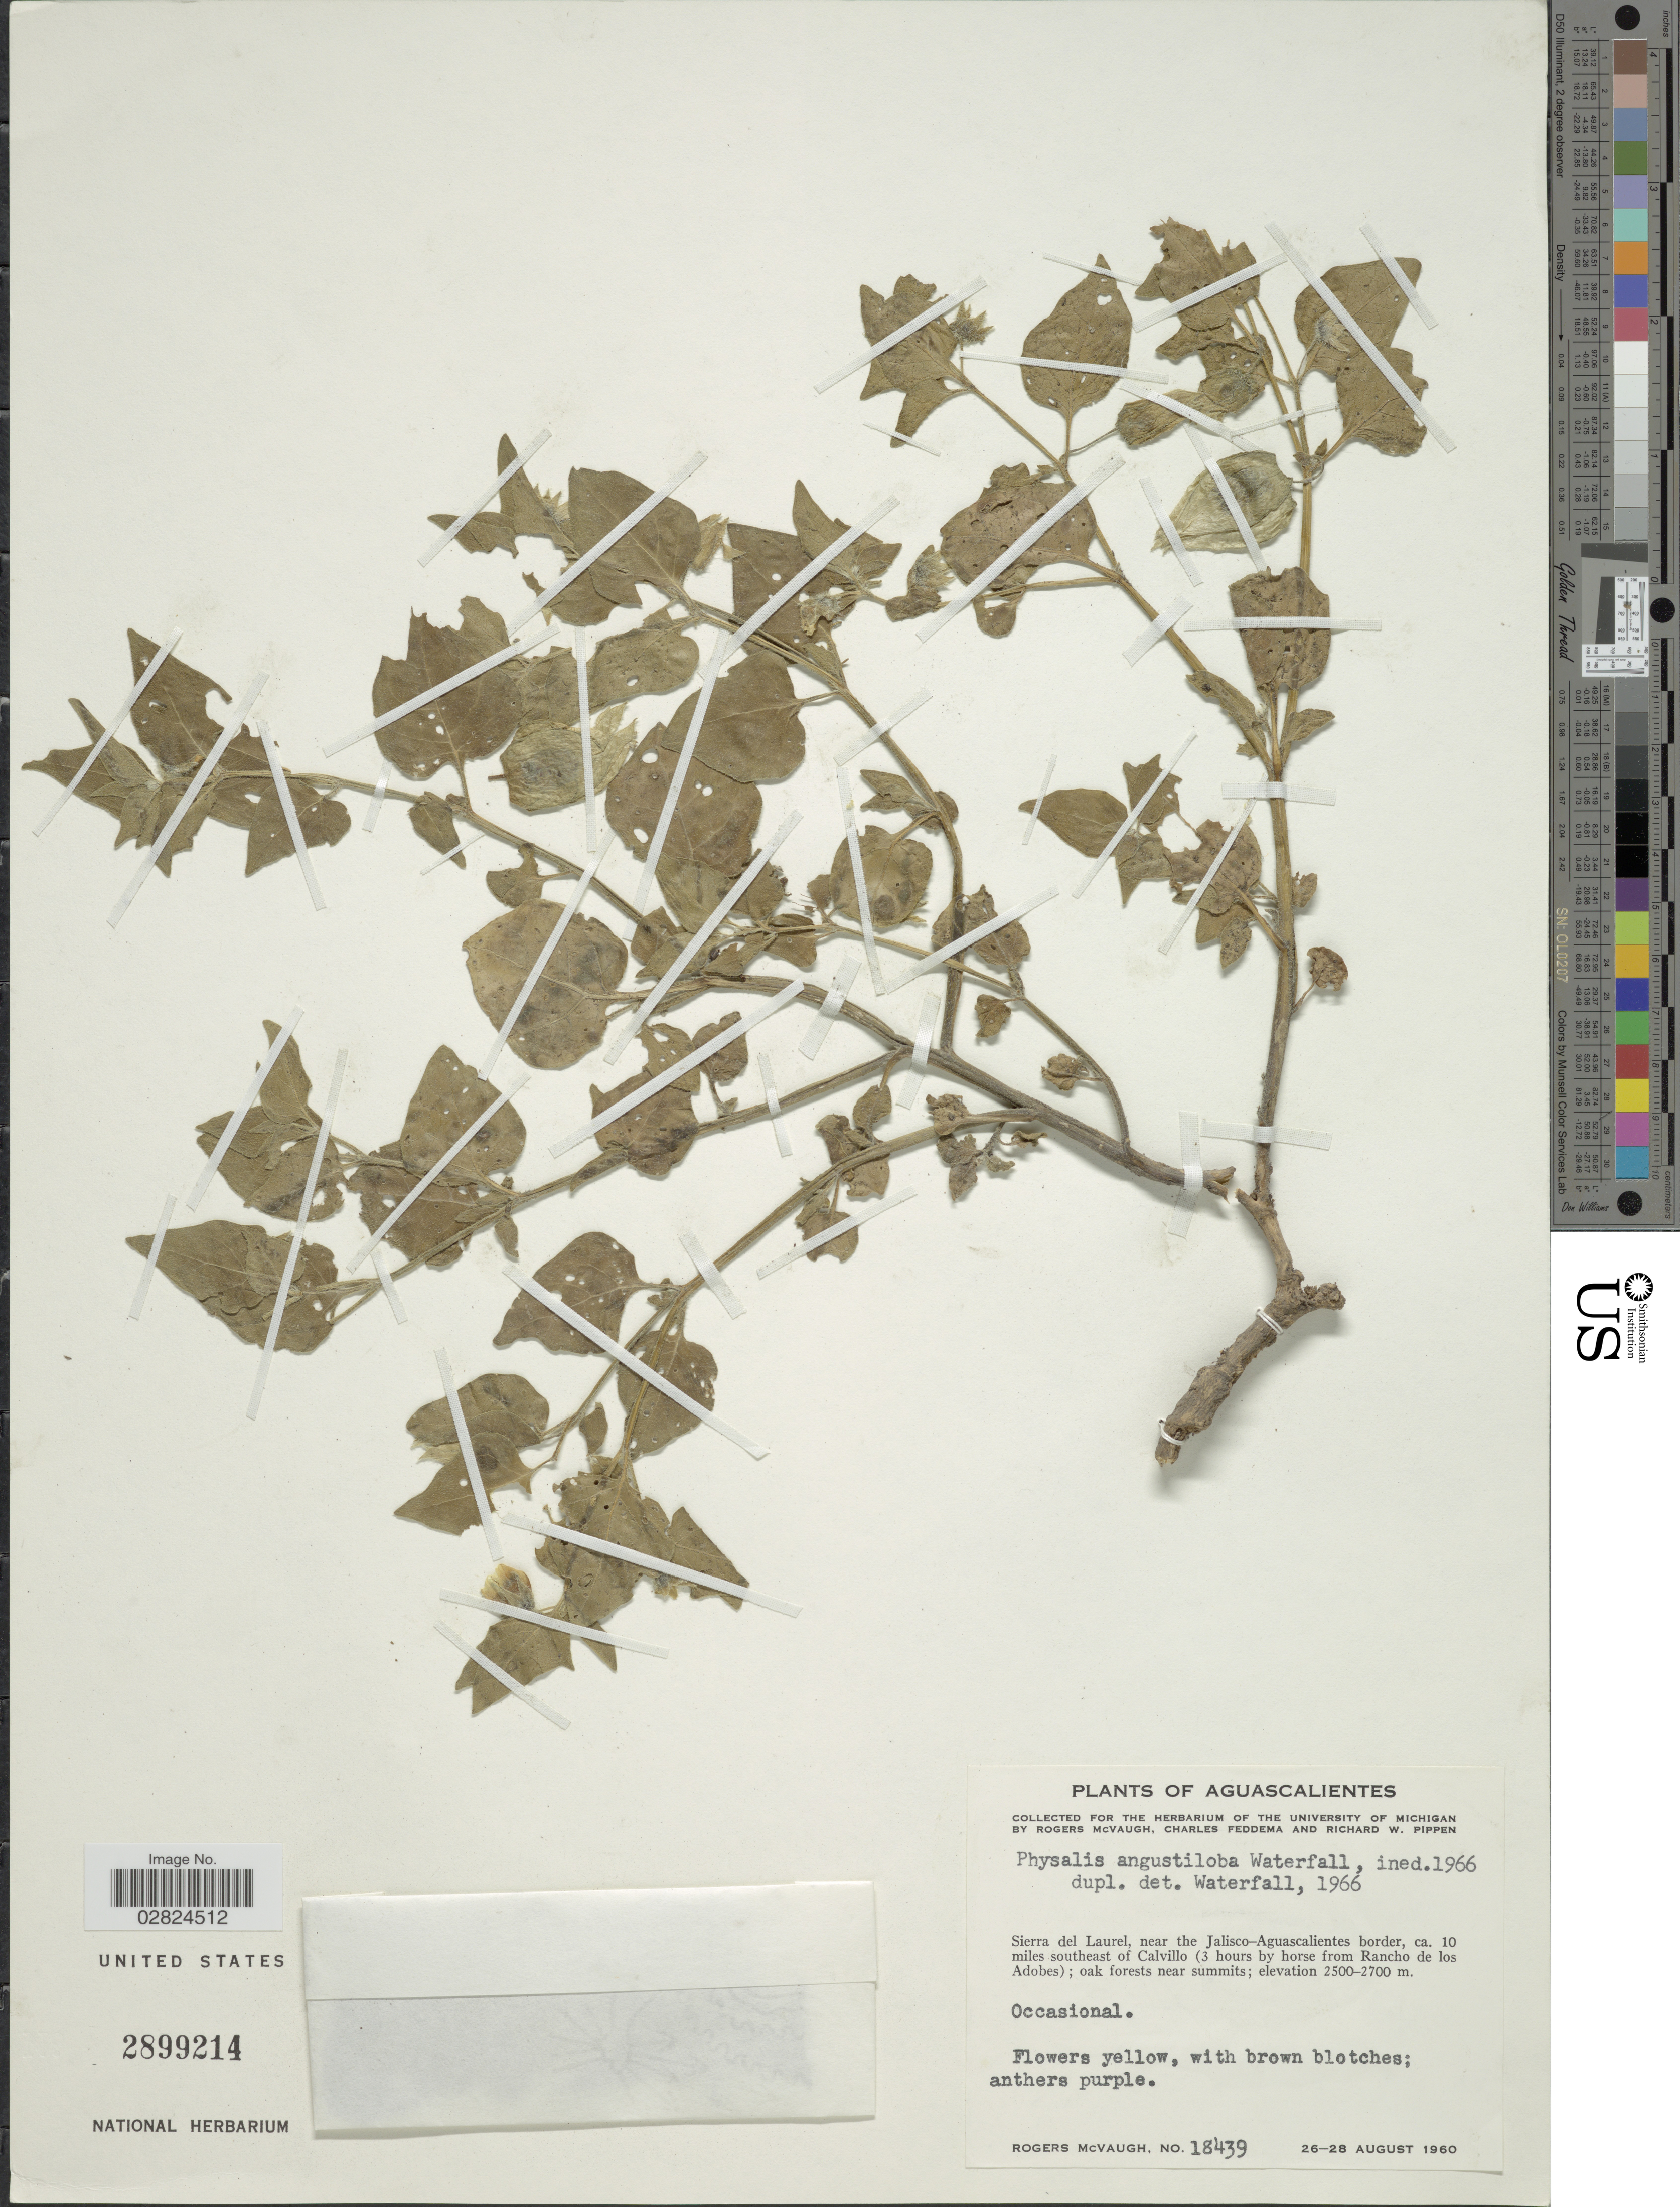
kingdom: Plantae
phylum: Tracheophyta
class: Magnoliopsida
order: Solanales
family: Solanaceae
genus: Physalis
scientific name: Physalis angustiloba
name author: Waterf.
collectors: R. McVaugh, C. Feddema & R. W. Pippen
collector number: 18439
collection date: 1960-08-26/1960-08-28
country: Mexico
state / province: Aguascalientes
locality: Sierra del Laurel, near the Jalisco-Aguascalientes border, ca. 10 miles southeast of Calvillo (3 hours by horse from Rancho de los Adobes).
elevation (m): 2500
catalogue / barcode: US 2899214